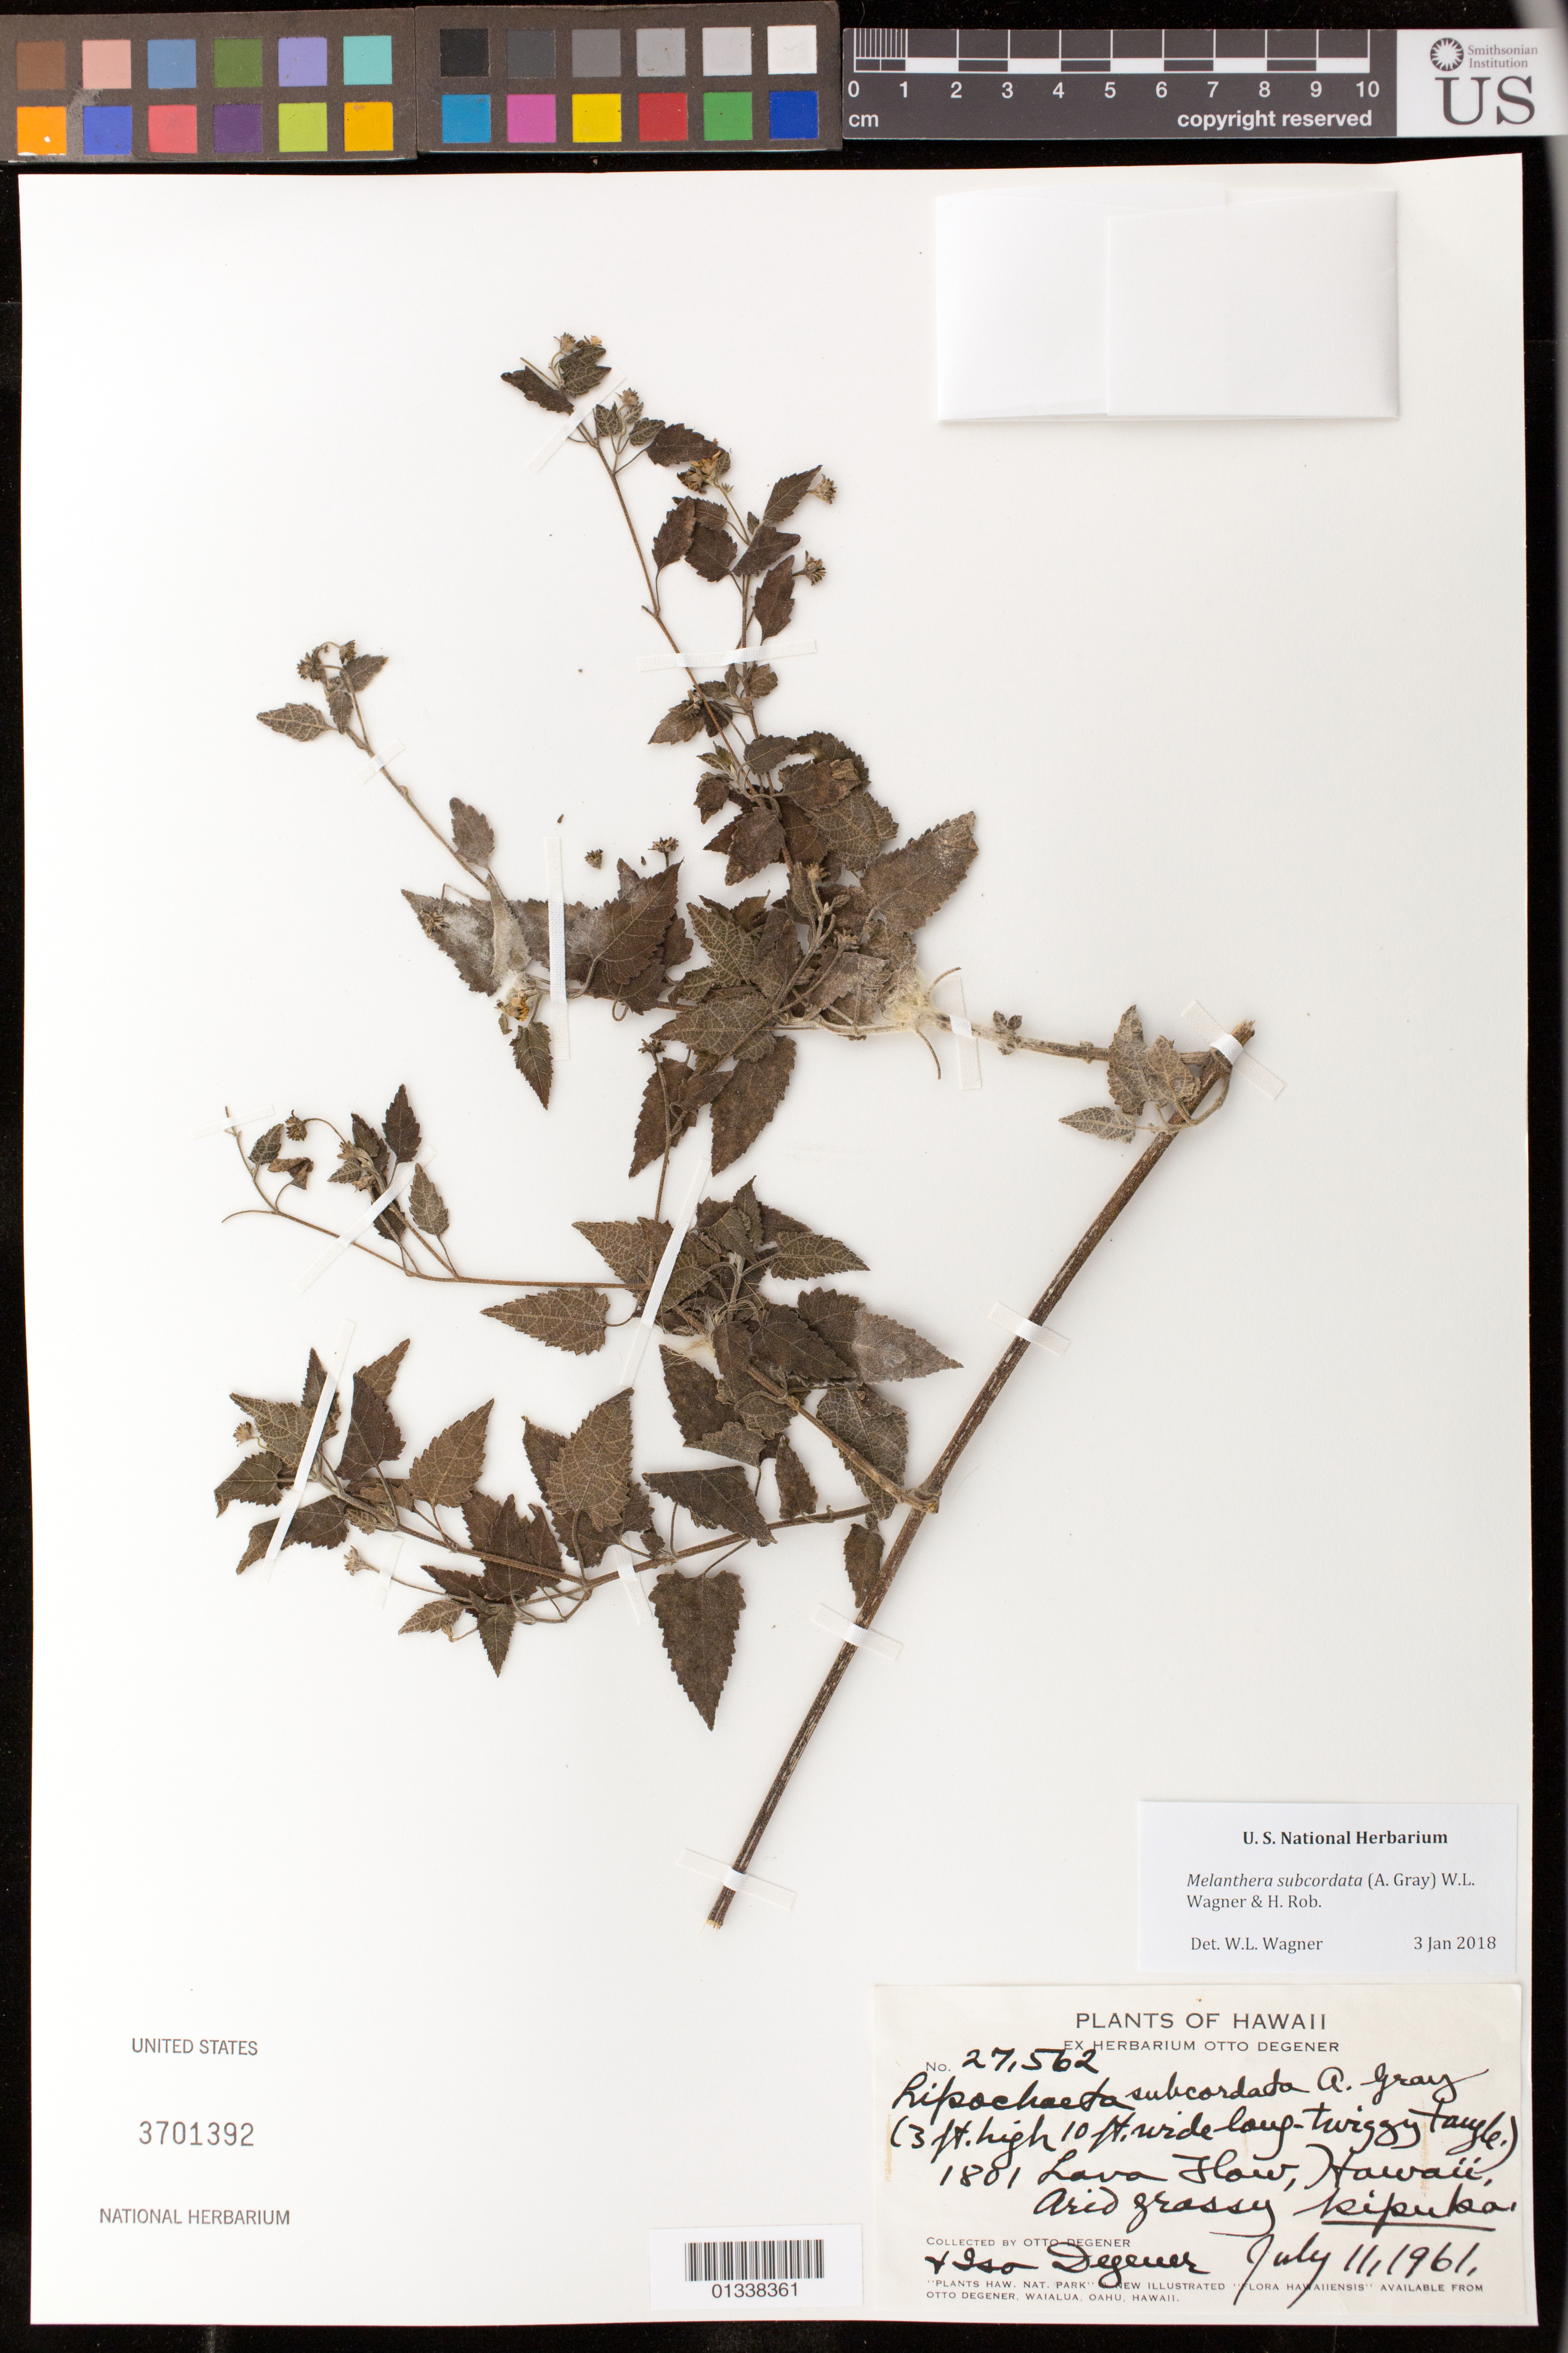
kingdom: Plantae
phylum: Tracheophyta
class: Magnoliopsida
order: Asterales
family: Asteraceae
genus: Wollastonia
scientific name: Wollastonia subcordata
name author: (A. Gray) Orchard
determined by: Wagner, W. L., (BOT), Smithsonian Institution - National Museum of Natural History (UNITED STATES)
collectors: O. Degener & I. Degener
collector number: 27562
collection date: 1961-07-11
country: United States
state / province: Hawaii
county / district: Hawaii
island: Hawaii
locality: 1801 Lava Flow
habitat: Arid grassy kipuka.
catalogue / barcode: US 3701392